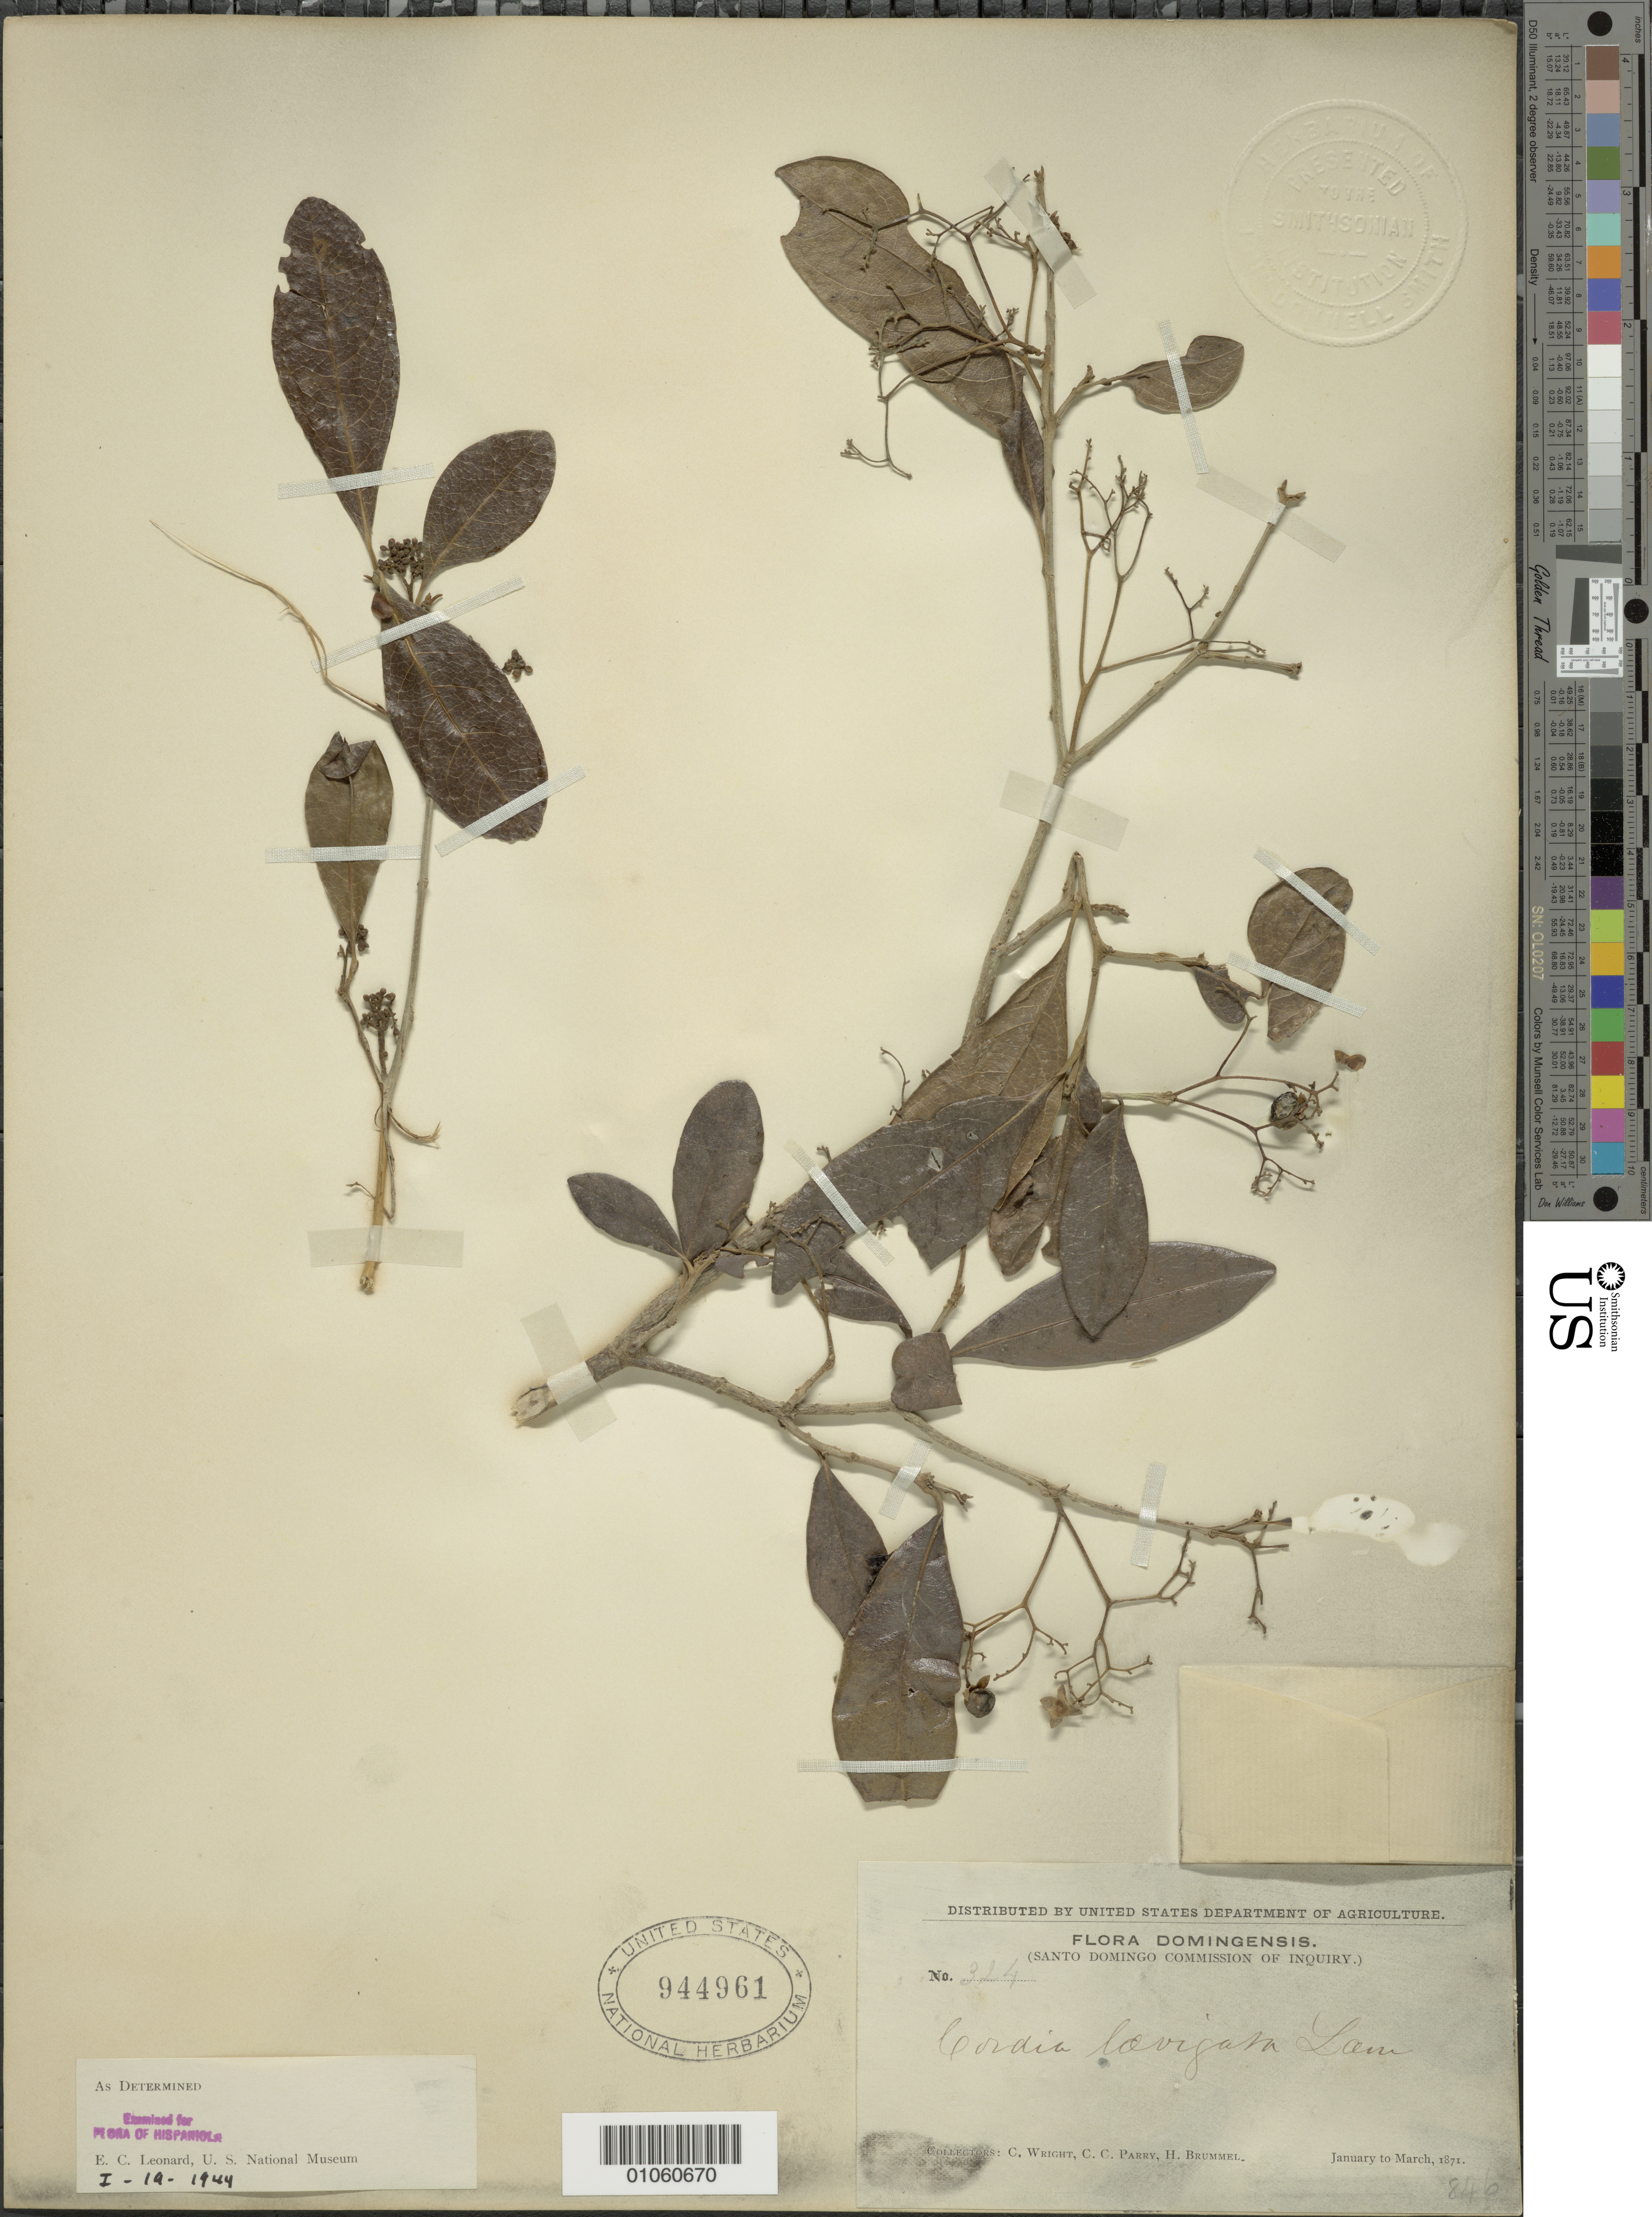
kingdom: Plantae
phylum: Tracheophyta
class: Magnoliopsida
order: Boraginales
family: Cordiaceae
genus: Cordia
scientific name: Cordia laevigata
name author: Lam.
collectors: C. Wright, C. C. Parry & H. Brummel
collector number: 324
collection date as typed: Jan 1871 to -- Mar 1871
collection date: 1871-01/1871-03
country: Dominican Republic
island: Hispaniola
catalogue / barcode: US 944961